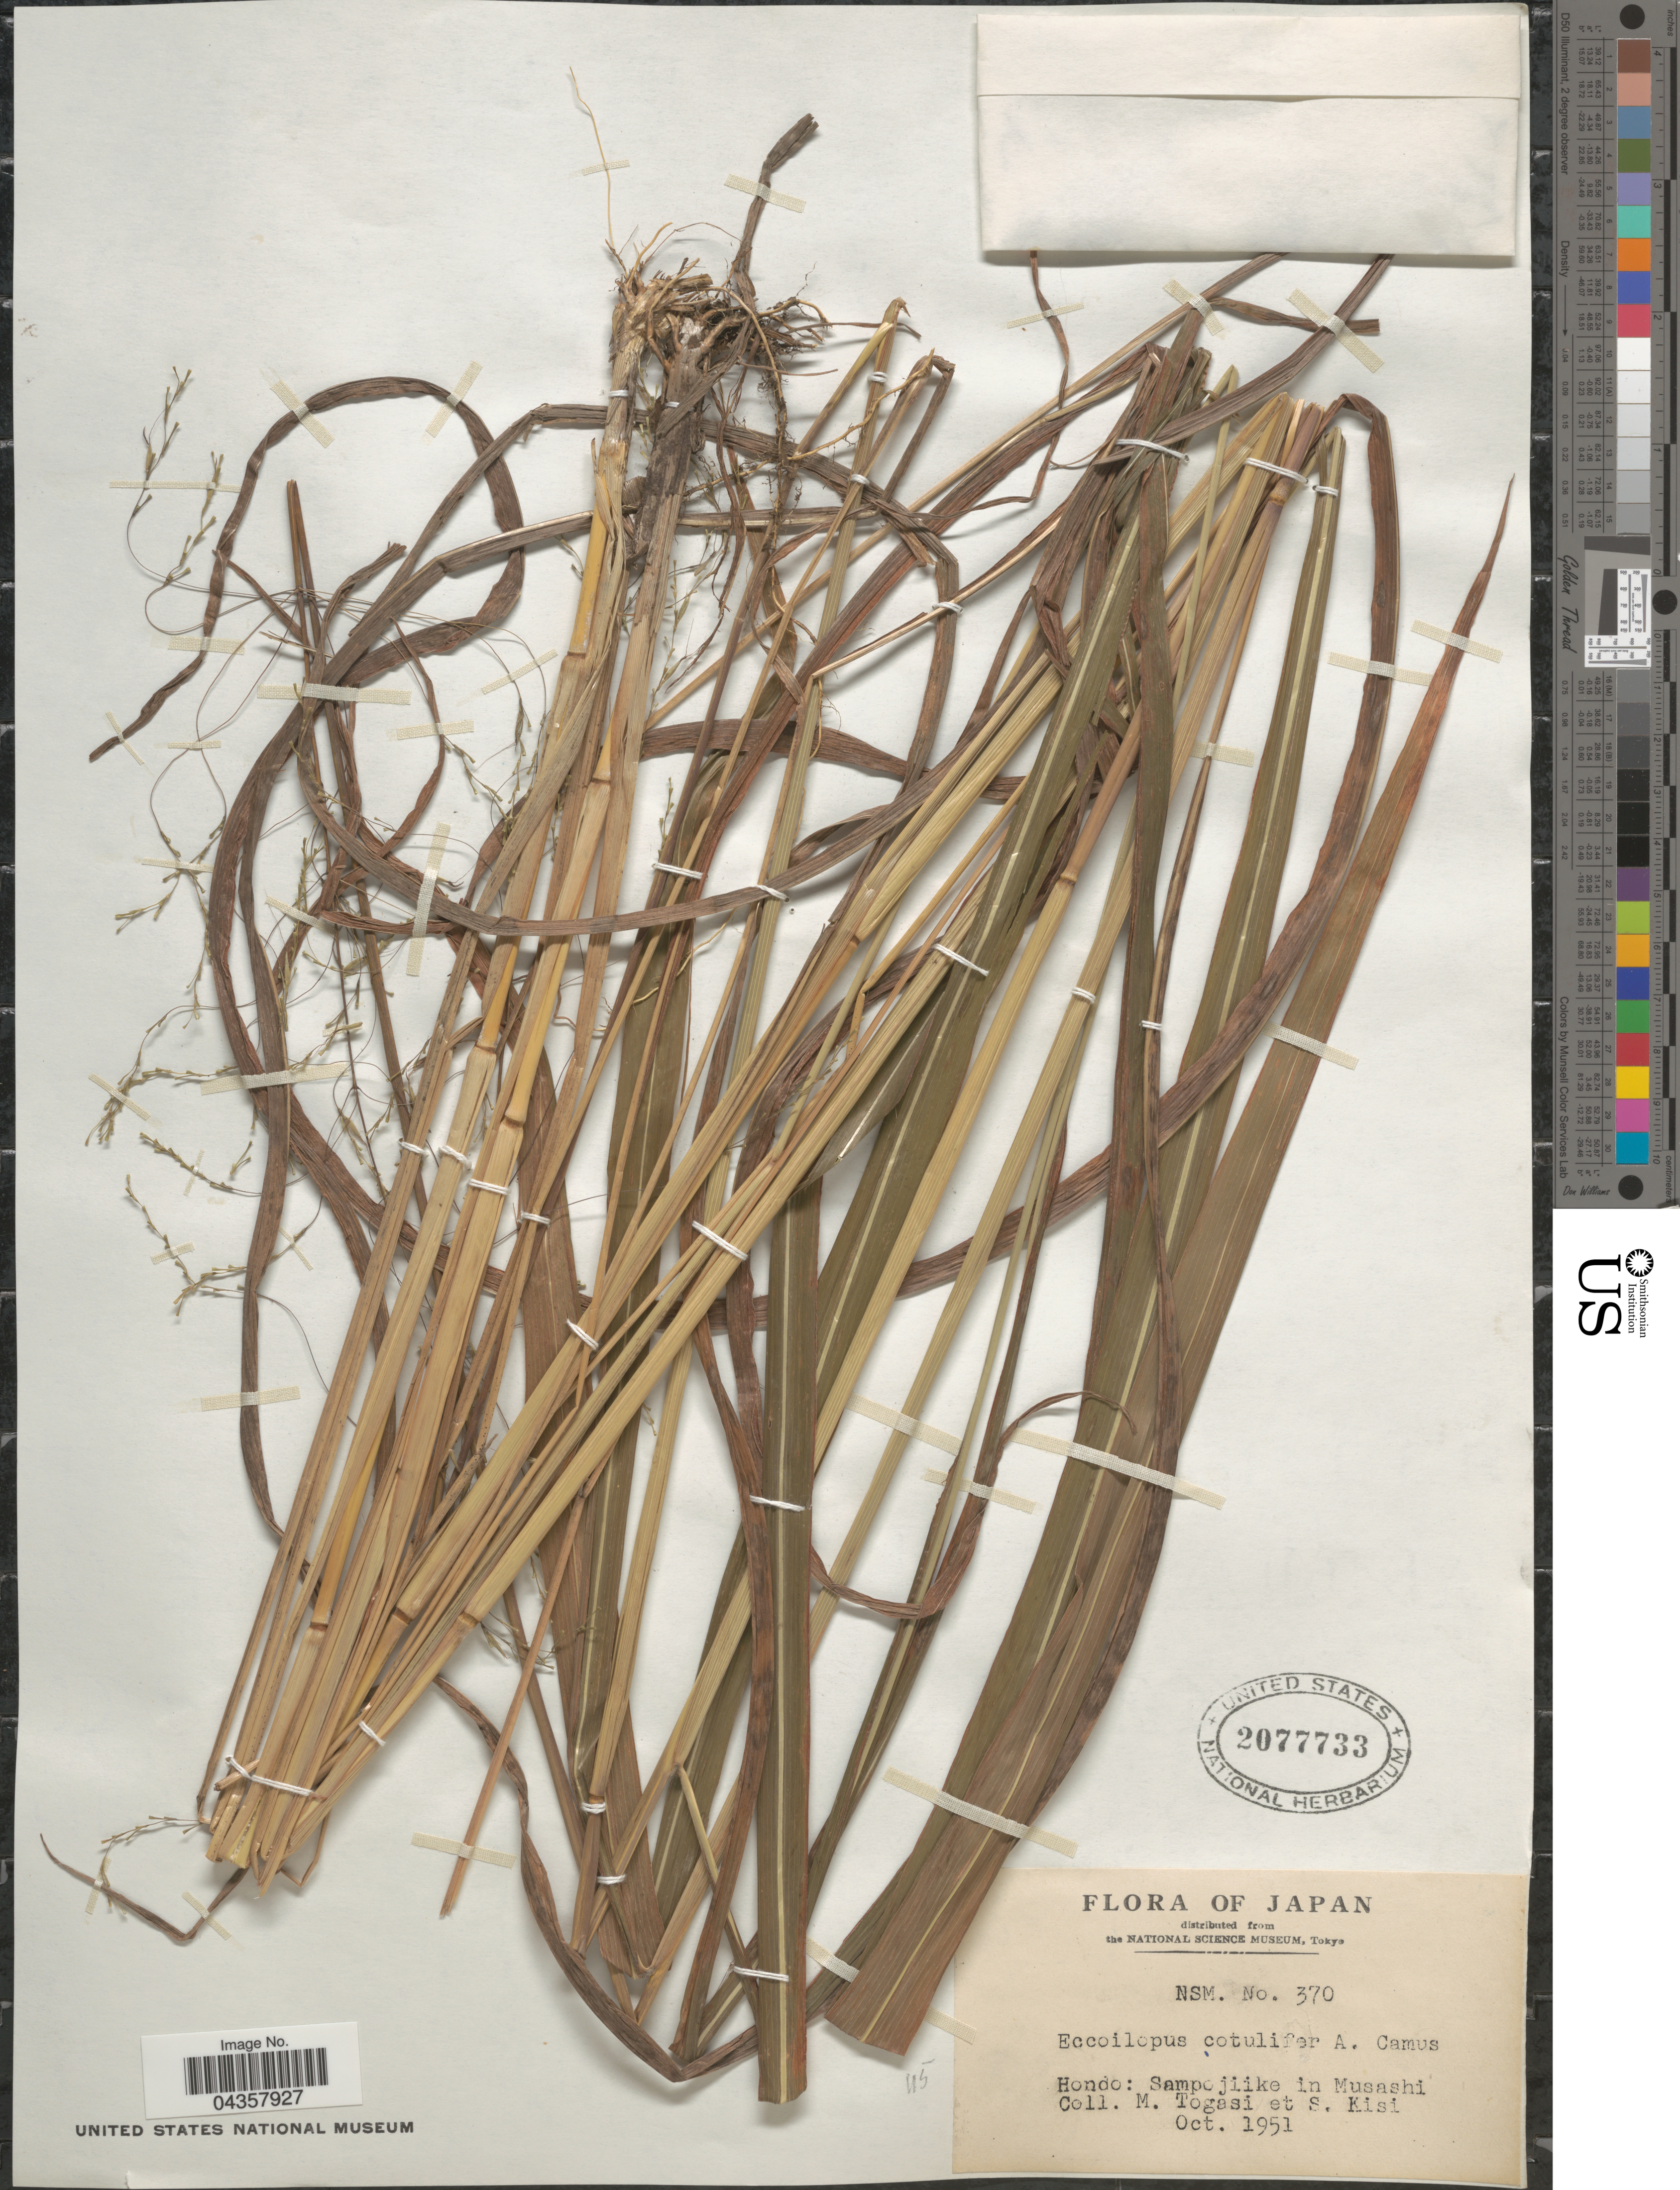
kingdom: Plantae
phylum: Tracheophyta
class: Liliopsida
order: Poales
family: Poaceae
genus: Spodiopogon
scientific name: Spodiopogon cotulifer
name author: (Thunb.) Hack.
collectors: M. Togasi & S. Kisi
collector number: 370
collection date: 1951-10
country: Japan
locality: Hondo: Sampojiike in Musashi.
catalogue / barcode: US 2077733